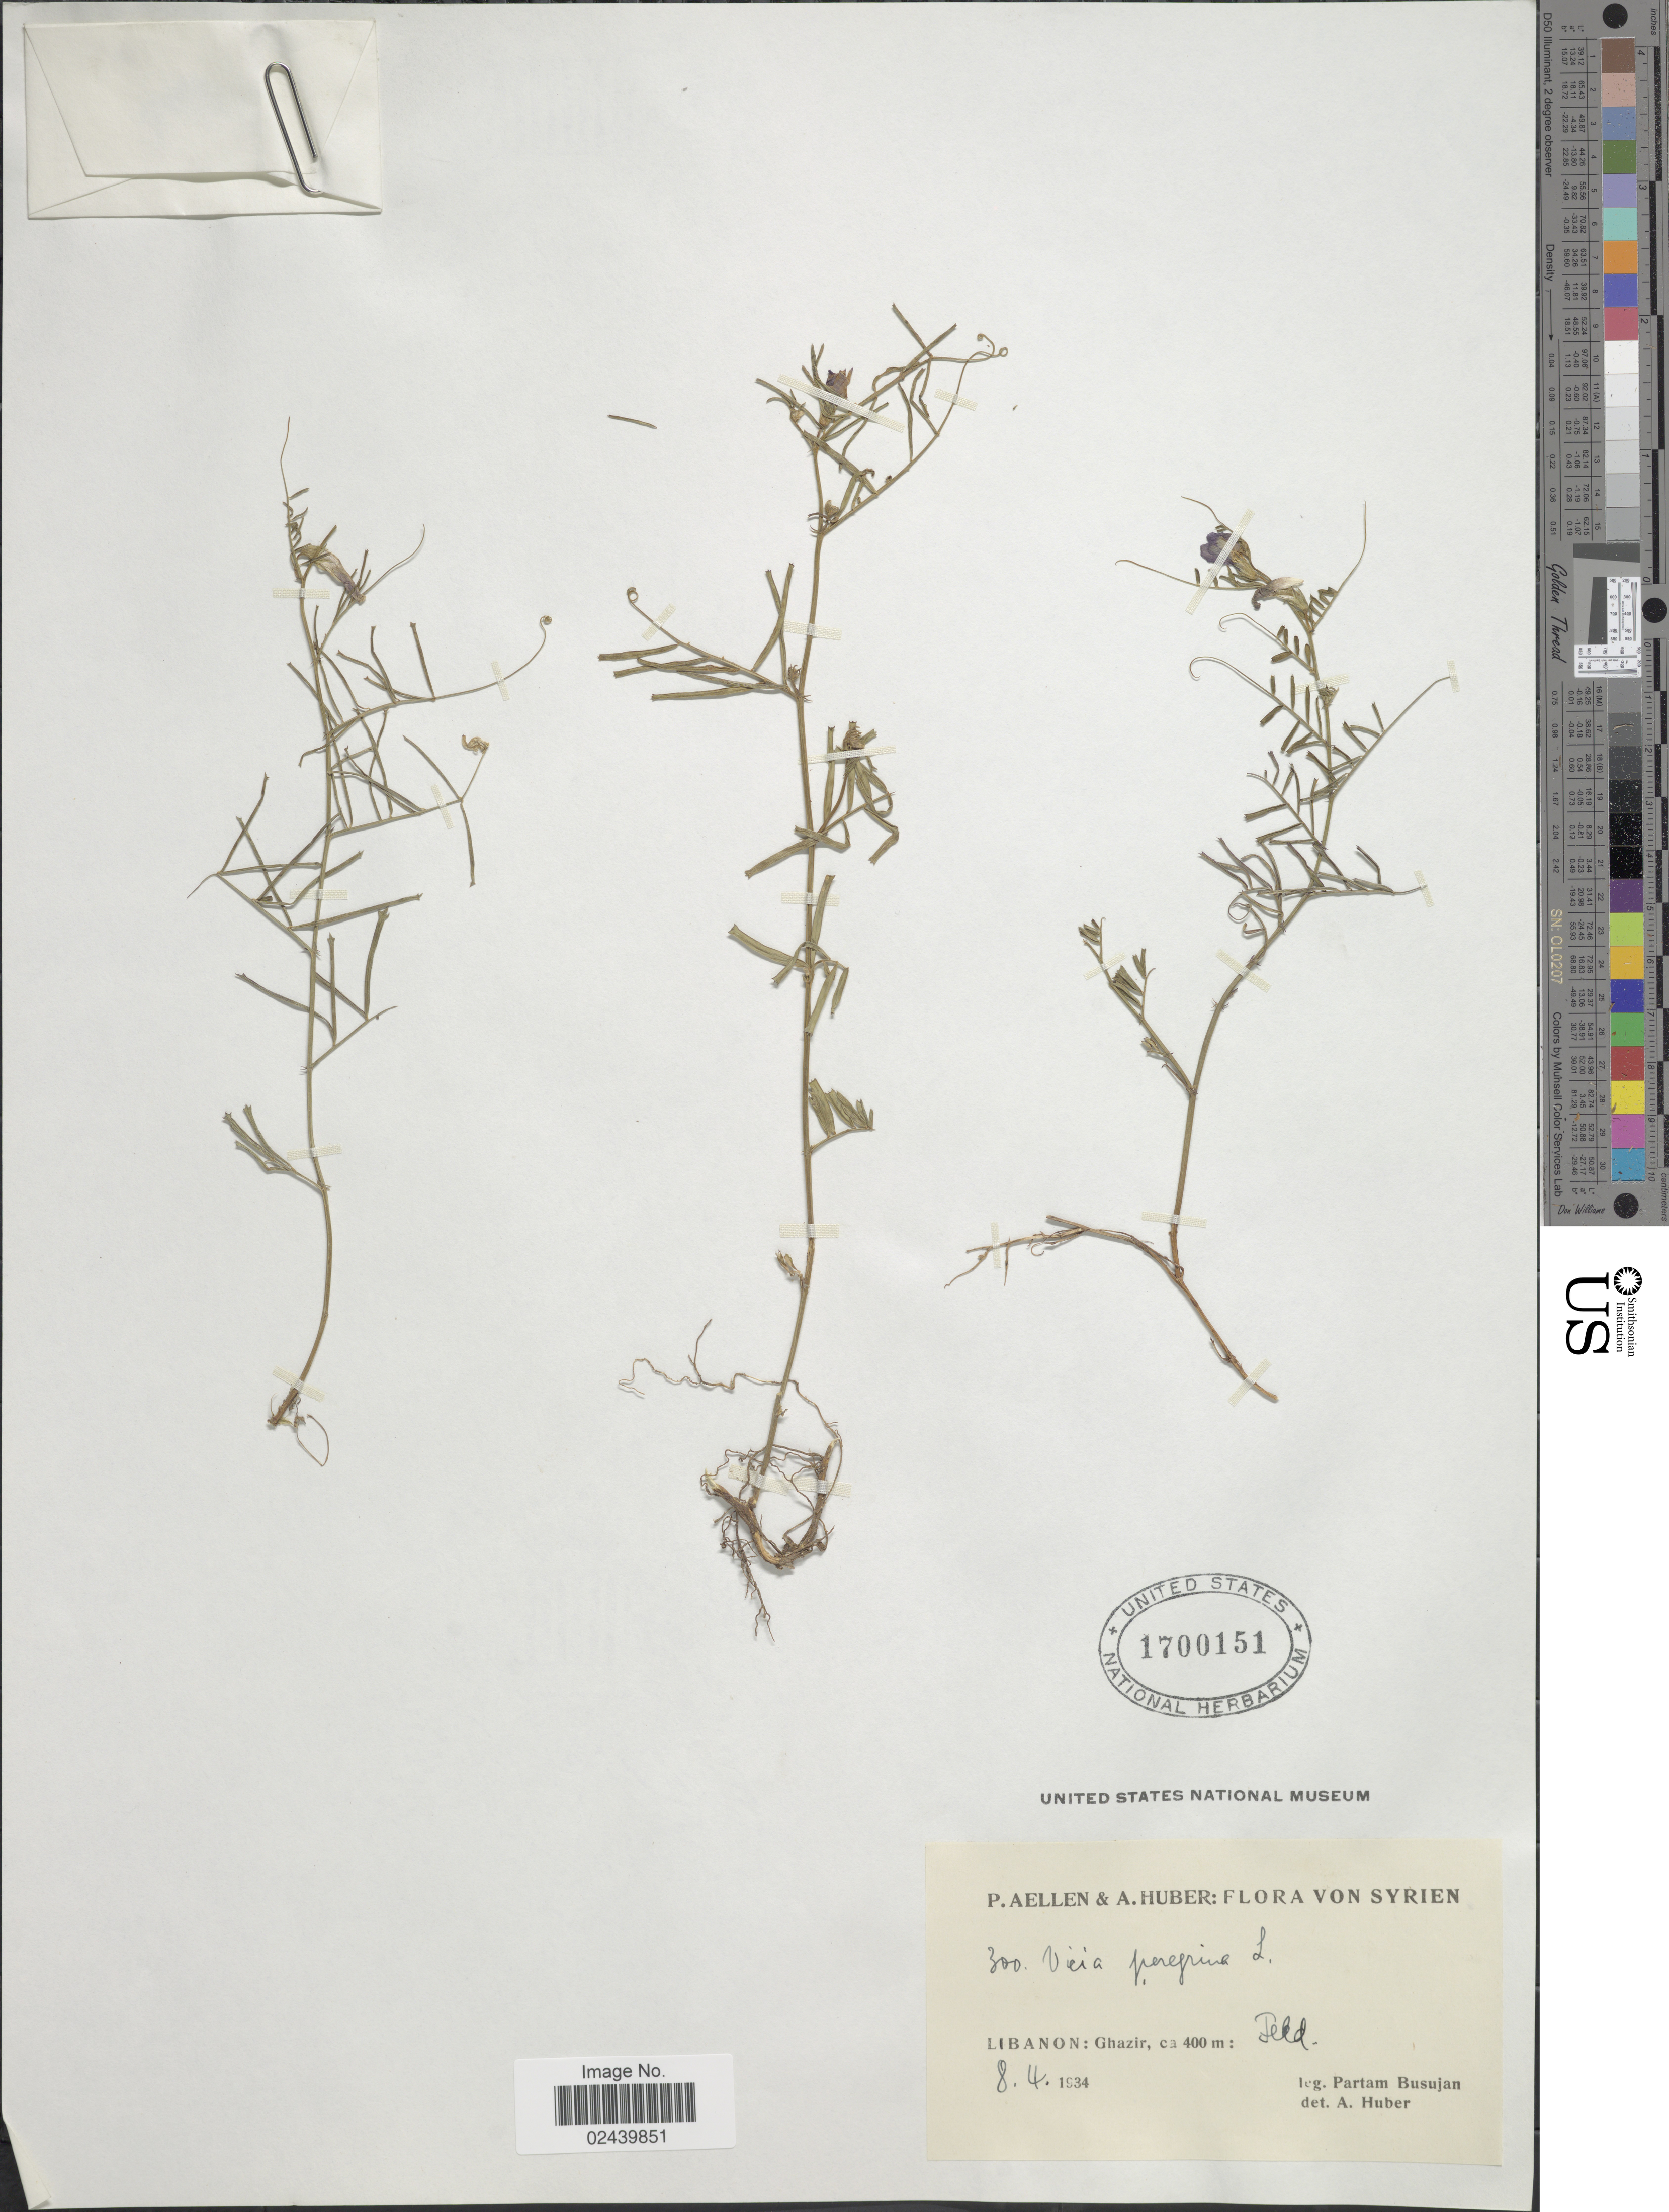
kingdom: Plantae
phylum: Tracheophyta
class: Magnoliopsida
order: Fabales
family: Fabaceae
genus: Vicia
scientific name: Vicia peregrina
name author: L.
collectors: P. Busujan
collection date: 1934-04-08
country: Lebanon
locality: Syrien. Libanon: Ghazir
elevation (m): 400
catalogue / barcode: US 1700151